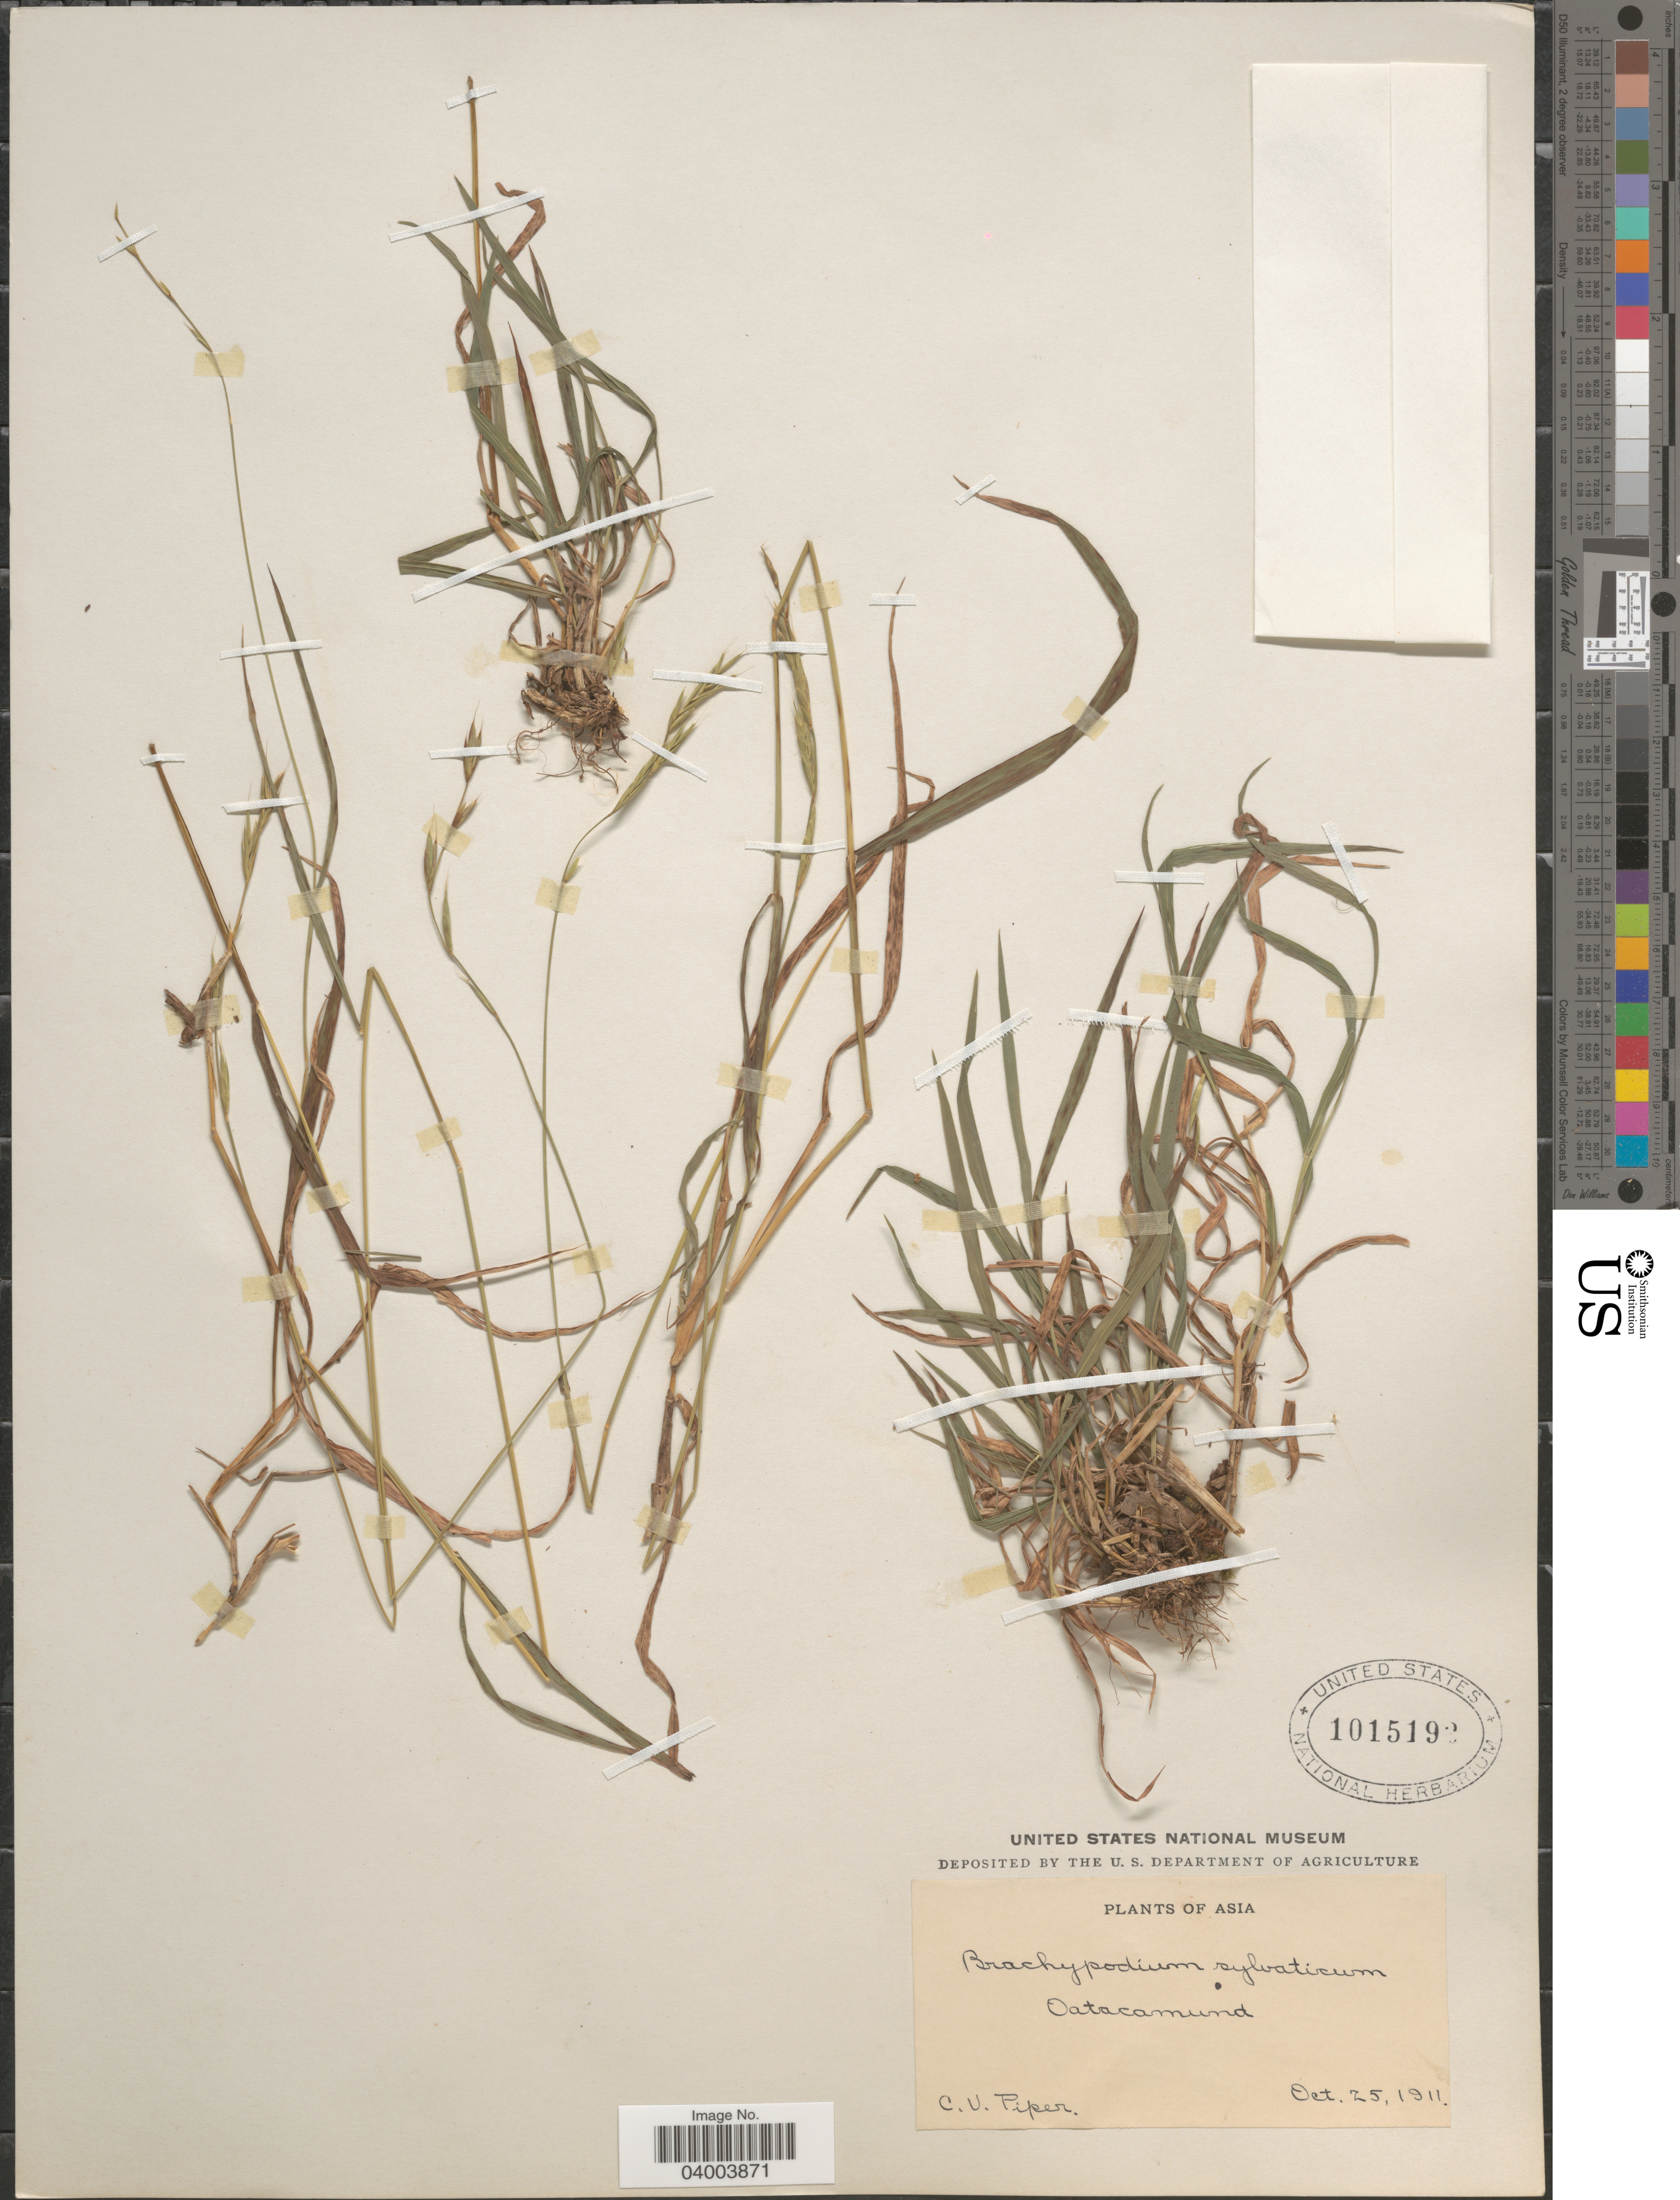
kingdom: Plantae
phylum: Tracheophyta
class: Liliopsida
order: Poales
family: Poaceae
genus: Brachypodium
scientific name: Brachypodium sylvaticum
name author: (Huds.) P. Beauv.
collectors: C. V. Piper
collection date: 1911-10-25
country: India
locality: Asia. Ootacamund.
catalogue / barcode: US 1015192